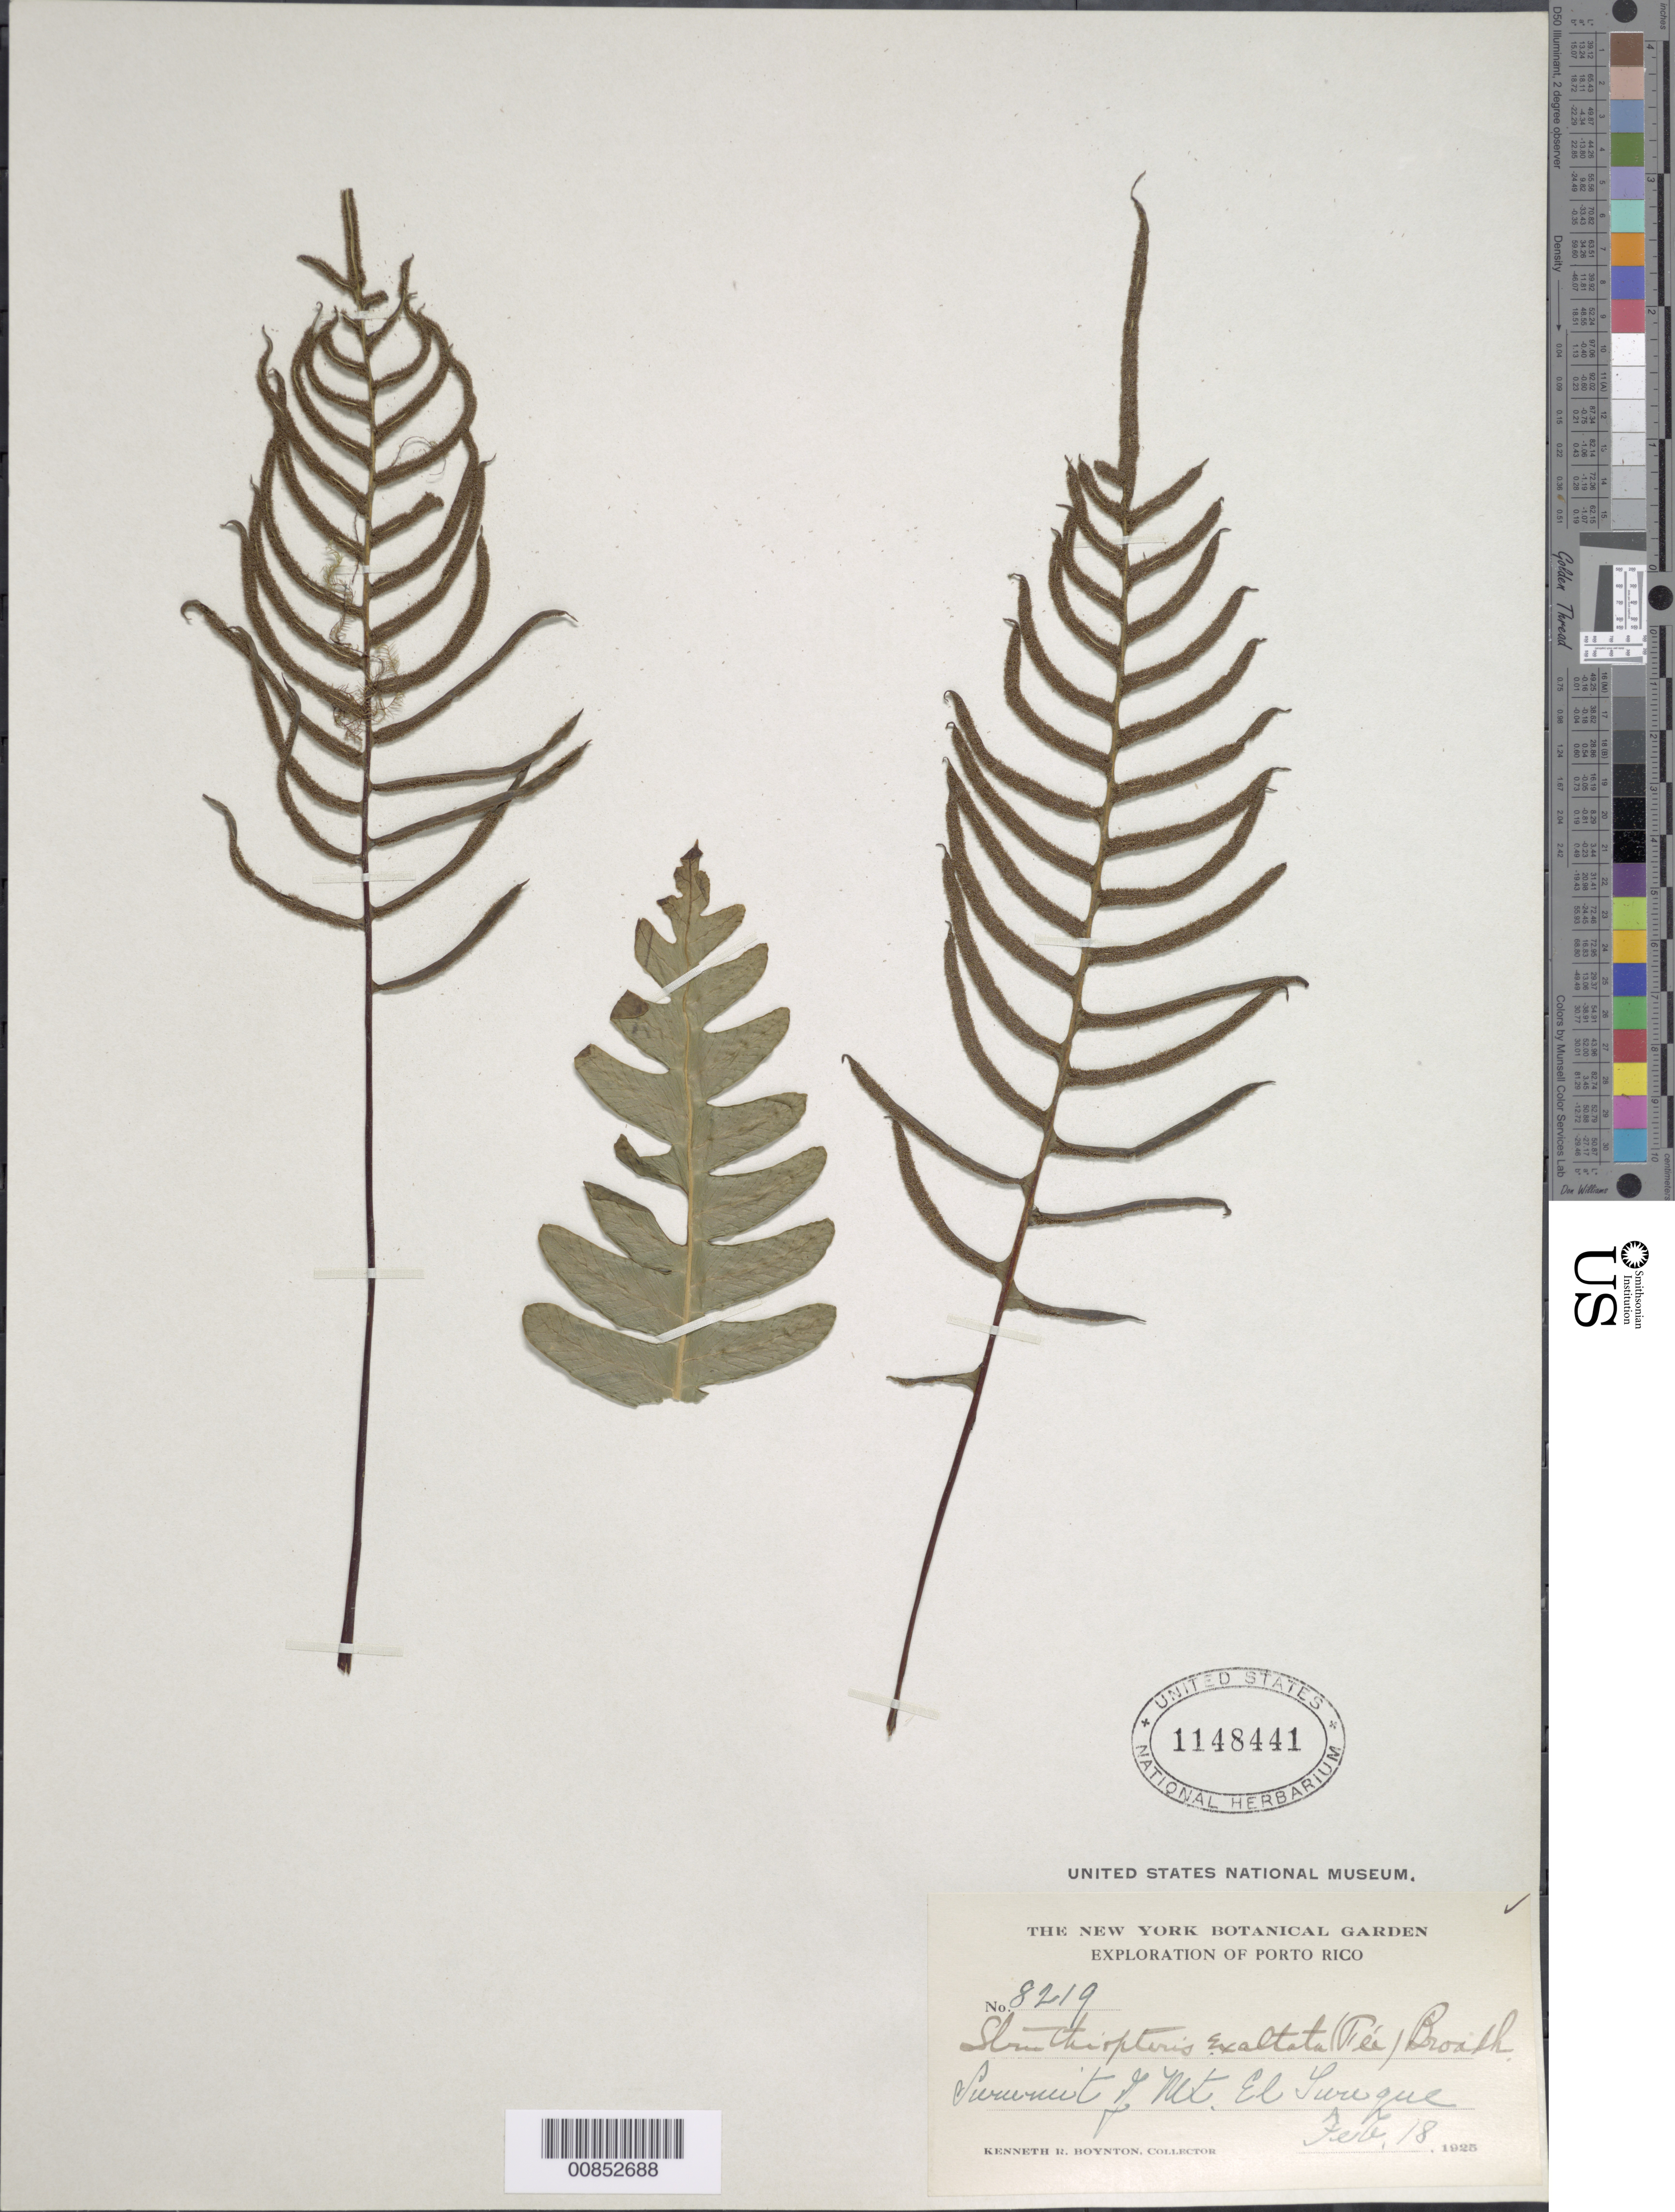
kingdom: Plantae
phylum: Tracheophyta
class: Polypodiopsida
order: Polypodiales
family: Blechnaceae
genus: Blechnum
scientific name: Blechnum exaltatum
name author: (Fée) Duek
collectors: K. Boynton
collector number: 8219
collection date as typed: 18 Feb 1925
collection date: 1925-02-18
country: Puerto Rico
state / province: Río Grande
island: Puerto Rico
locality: El Yunque, summit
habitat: Mountain summit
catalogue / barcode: US 1148441